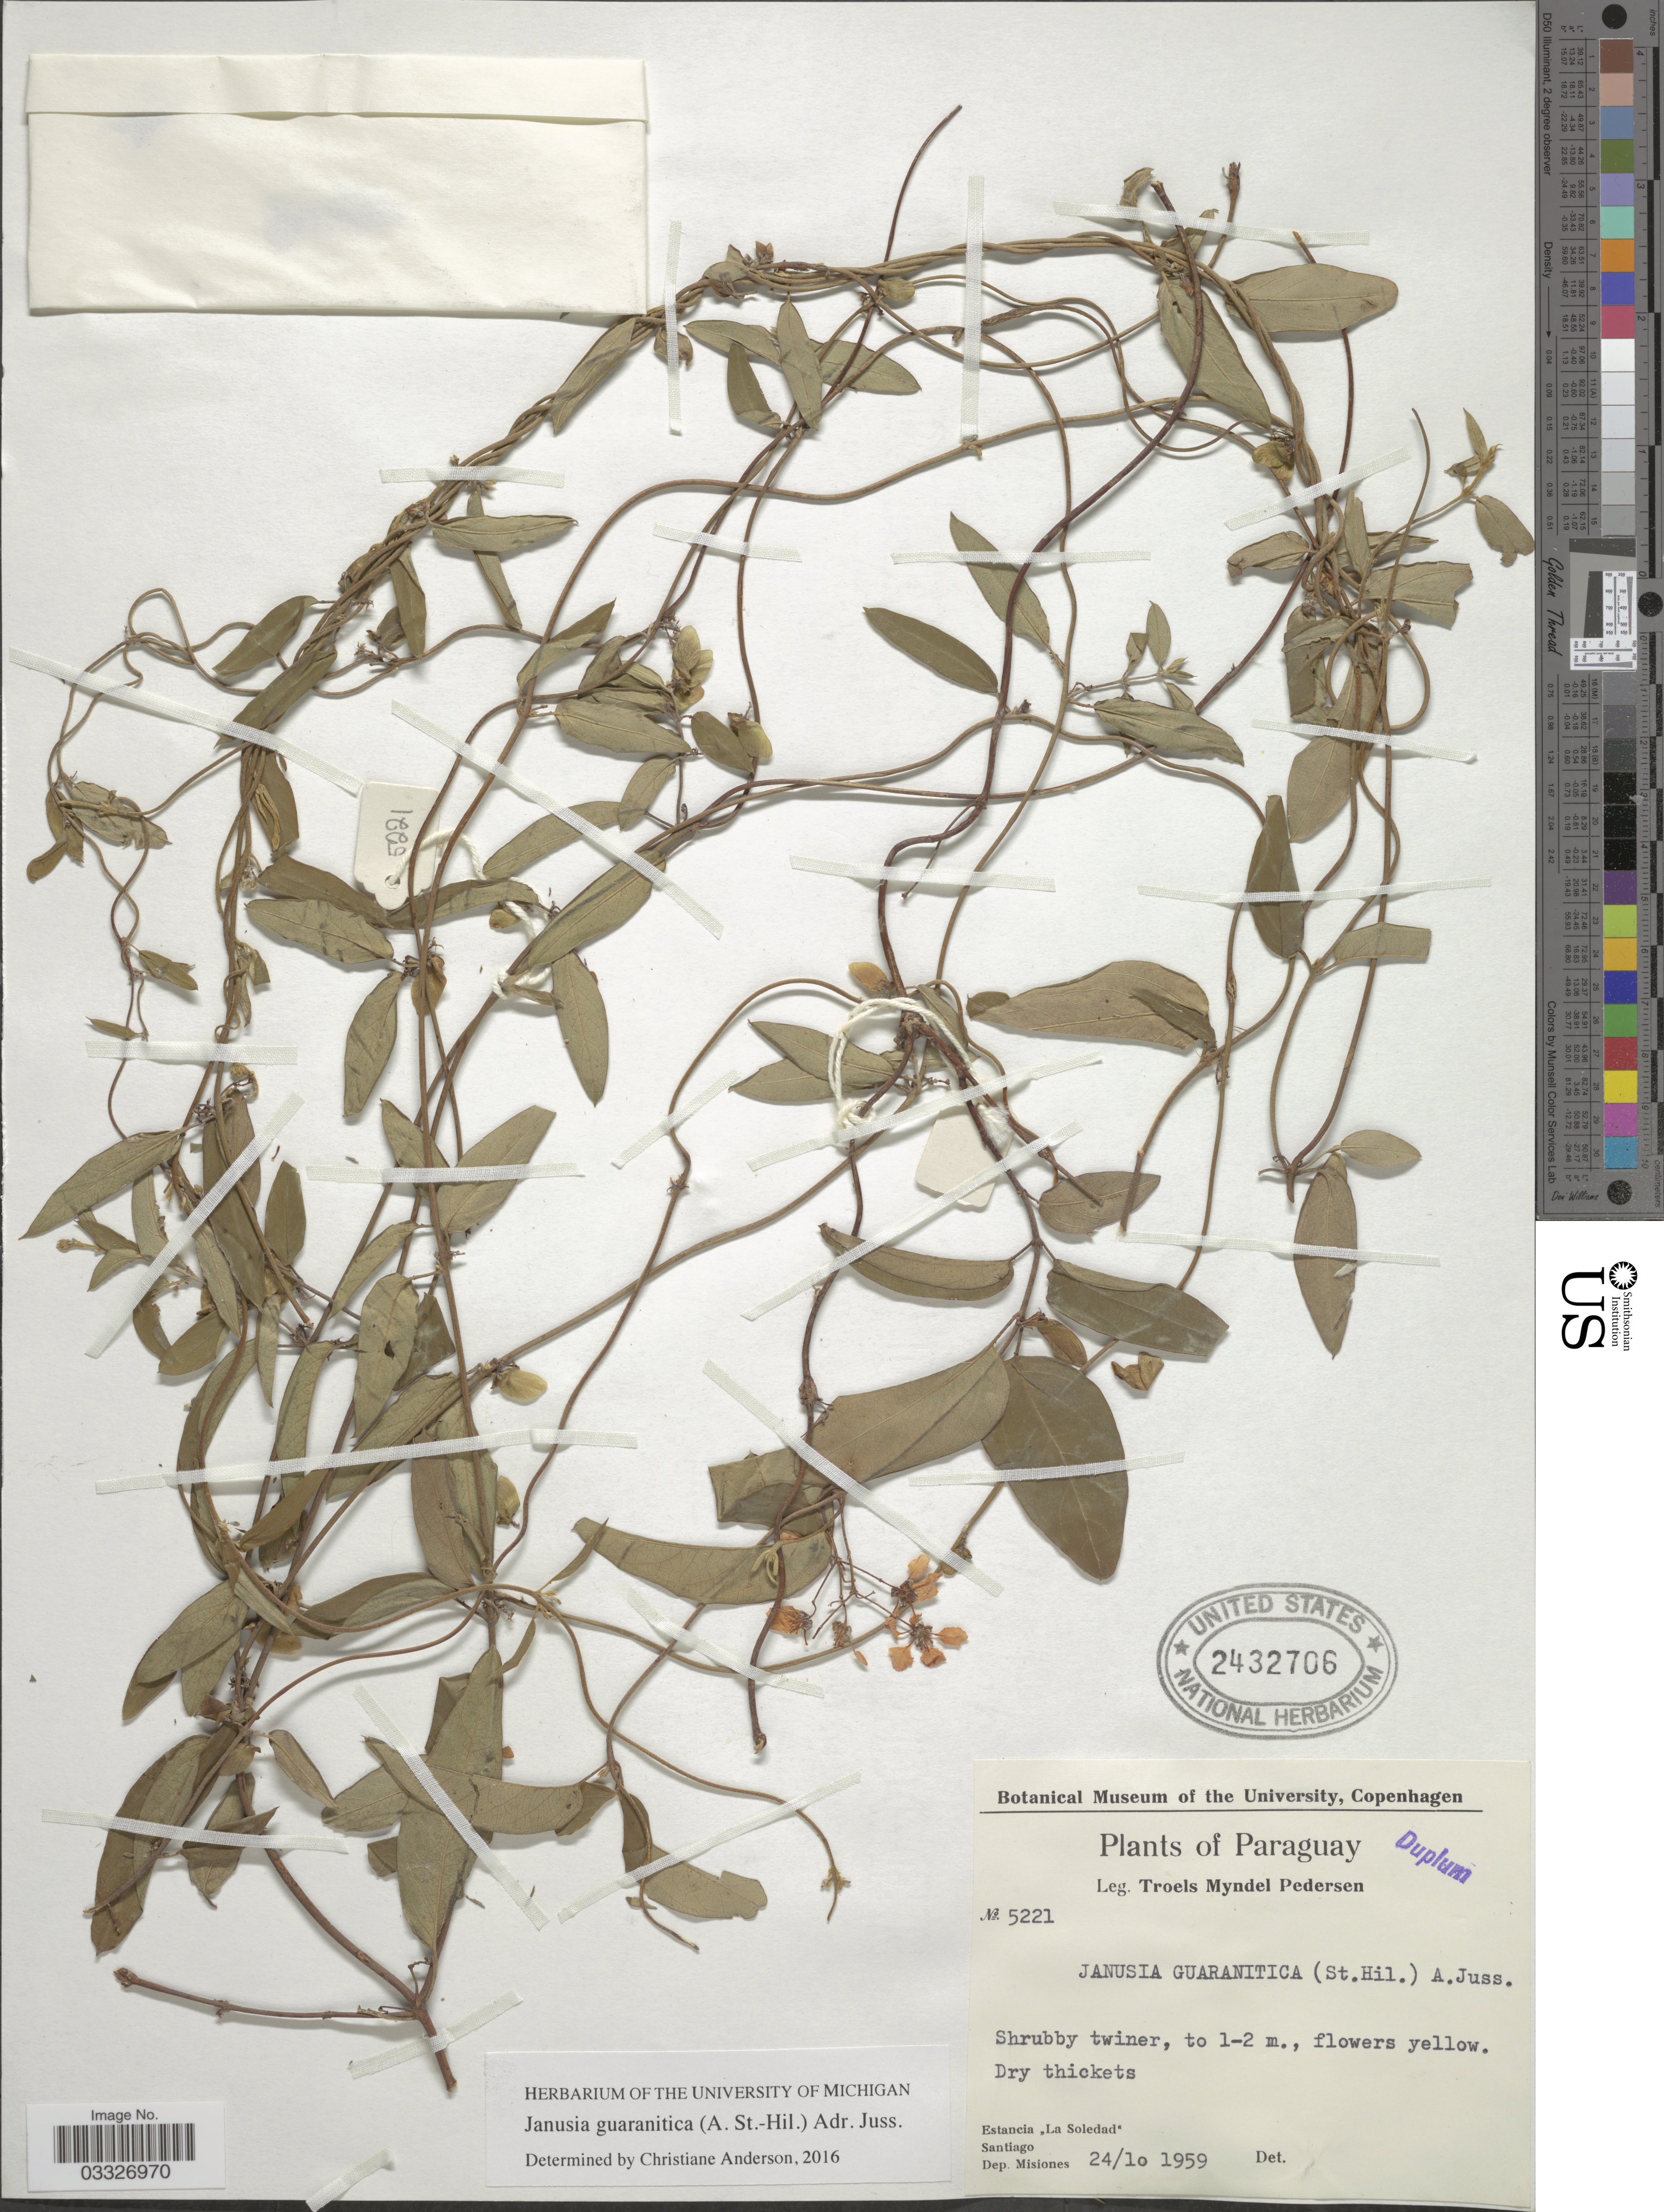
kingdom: Plantae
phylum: Tracheophyta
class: Magnoliopsida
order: Malpighiales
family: Malpighiaceae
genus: Janusia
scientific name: Janusia guaranitica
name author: (A. St.-Hil.) A. Juss.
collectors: T. Pederson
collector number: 5221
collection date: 1959-10-24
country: Paraguay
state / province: Misiones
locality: Estancia "La Soledad" Santiago.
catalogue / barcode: US 2432706